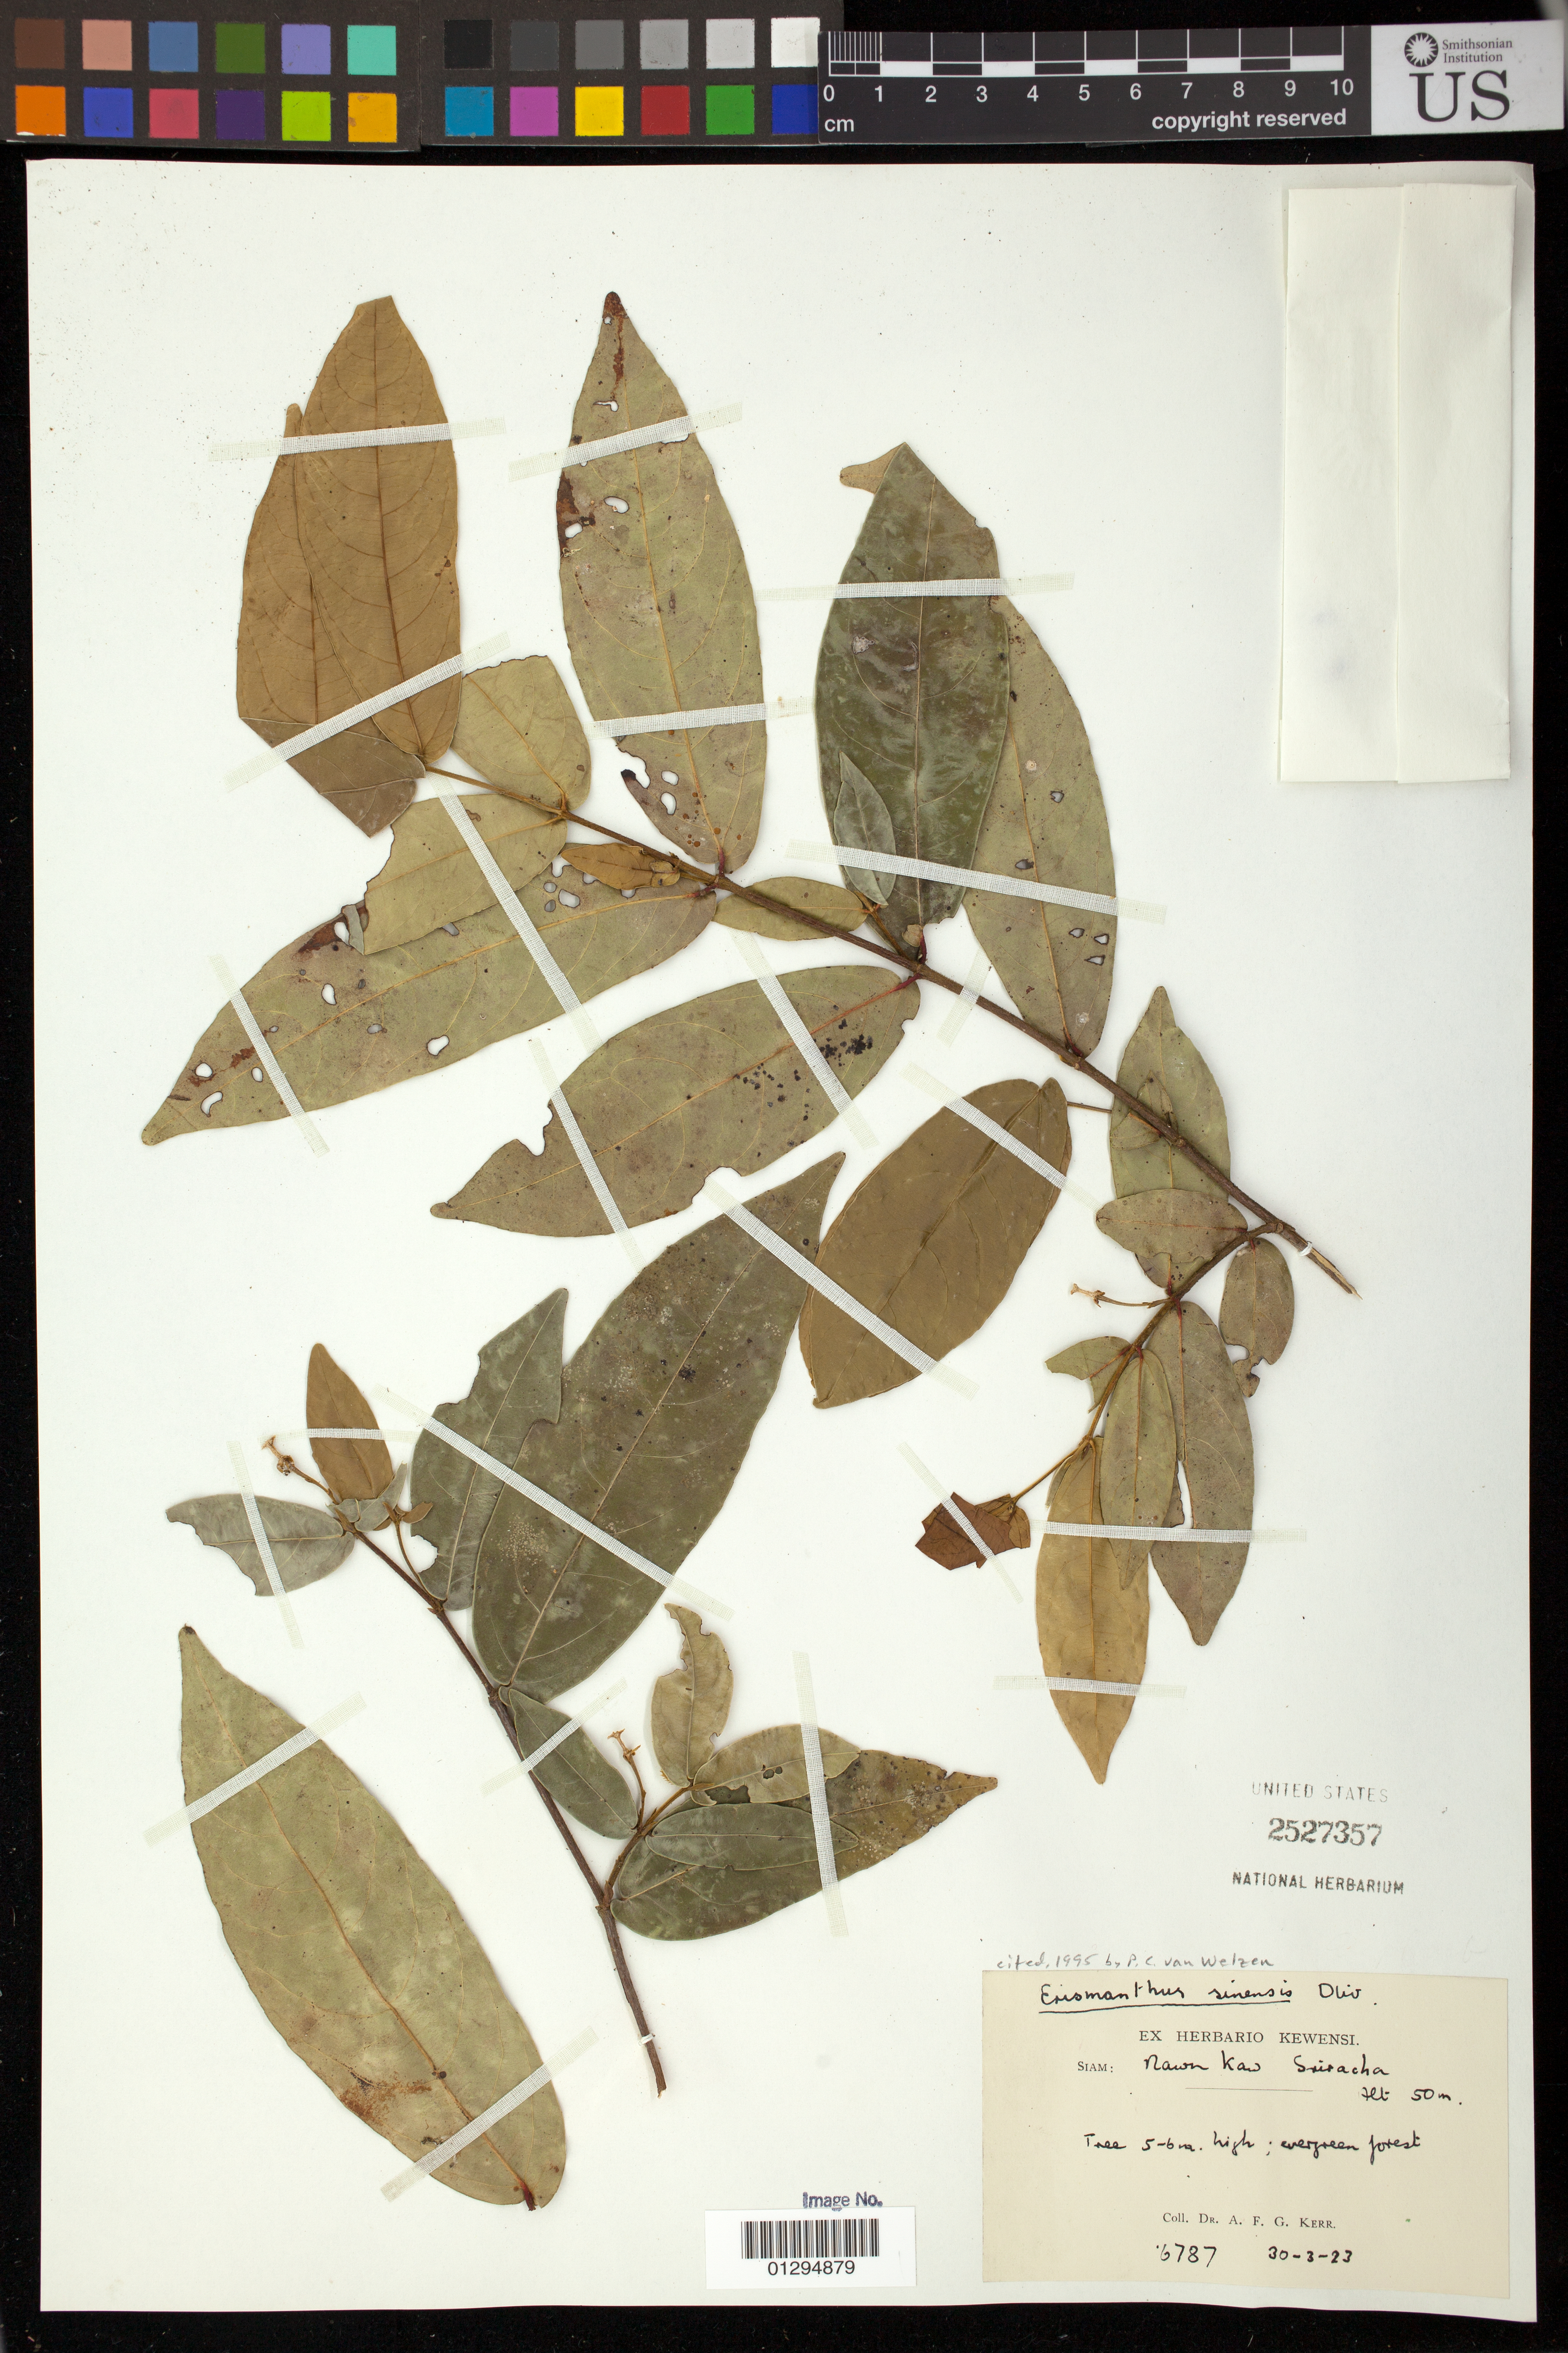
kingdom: Plantae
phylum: Tracheophyta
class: Magnoliopsida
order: Malpighiales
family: Euphorbiaceae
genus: Erismanthus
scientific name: Erismanthus sinensis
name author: Oliv.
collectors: A. F. G. Kerr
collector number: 6787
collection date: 1923-03-30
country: Thailand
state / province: Chon Buri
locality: Nawn Kaw, Sriracha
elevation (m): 50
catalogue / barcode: US 2527357